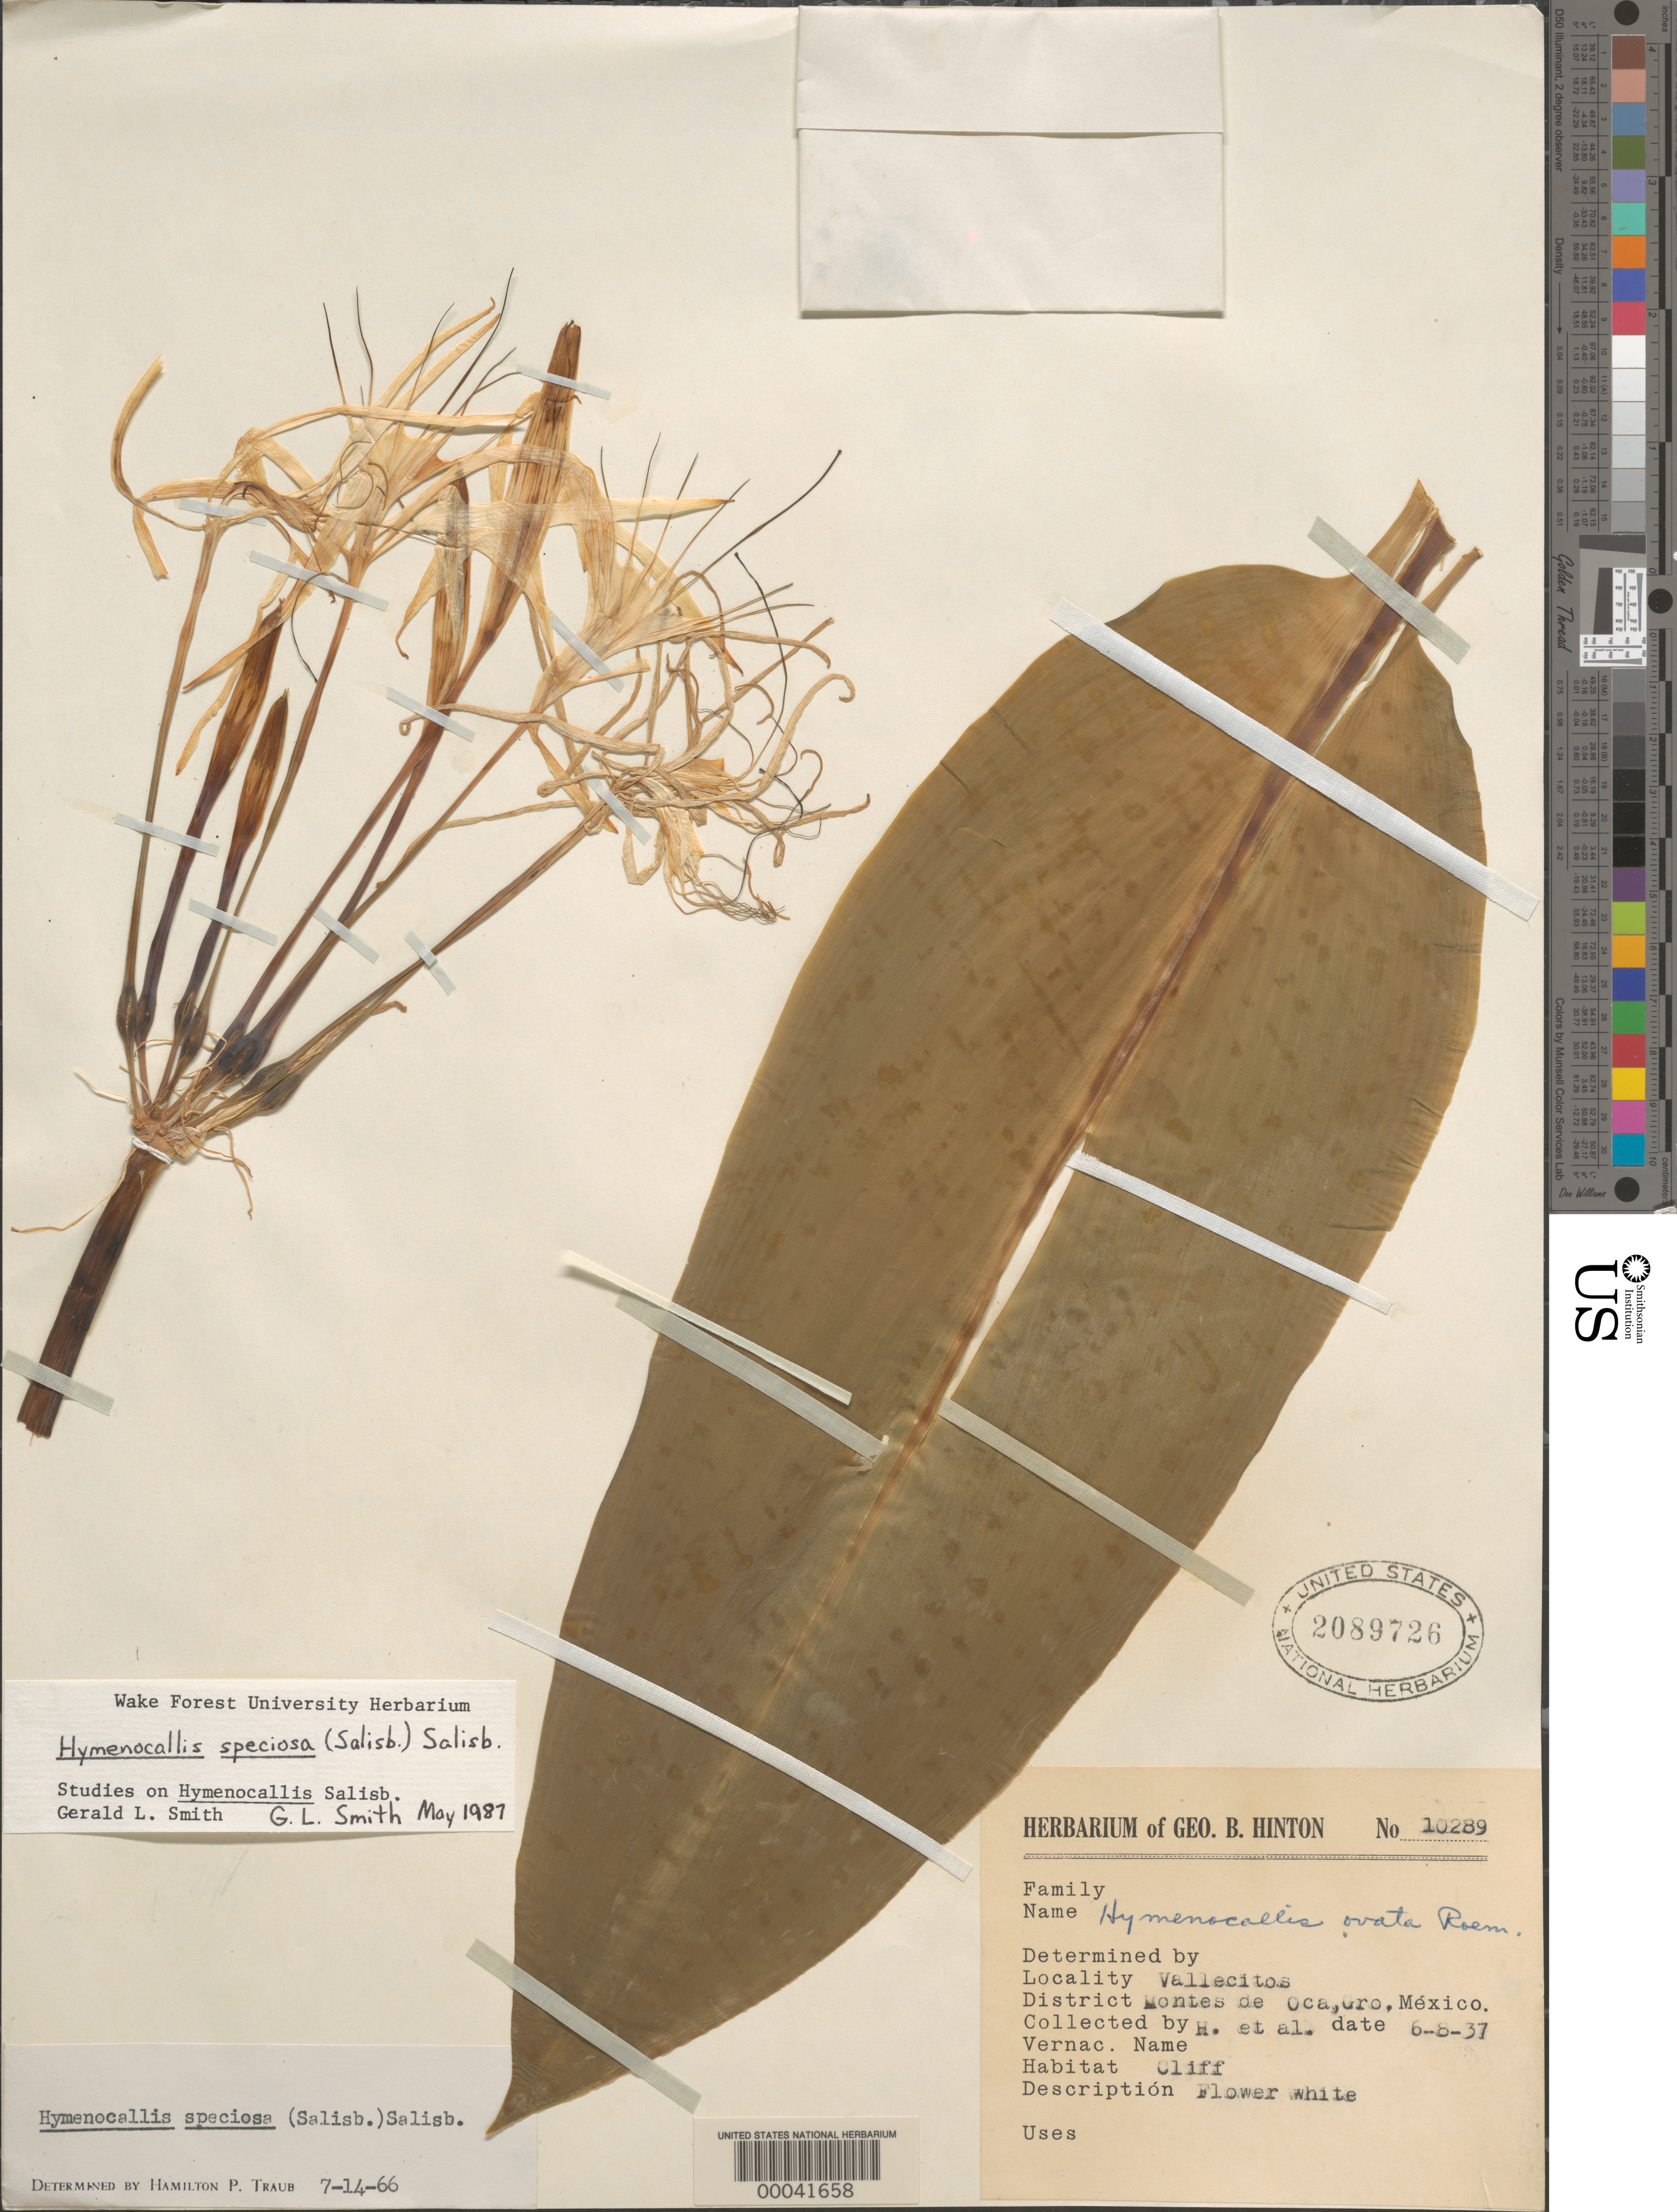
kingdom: Plantae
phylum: Tracheophyta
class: Liliopsida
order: Asparagales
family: Amaryllidaceae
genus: Hymenocallis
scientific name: Hymenocallis speciosa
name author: (L. f. ex Salisb.) Salisb.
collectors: G. B. Hinton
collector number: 10289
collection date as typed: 06 Aug 1937 or 08 Jun 1937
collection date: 1937-06-08 or 1937-08-06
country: Mexico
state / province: Guerrero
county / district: Unión De Isidoro Montes De Oca, La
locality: Montes de Oca mun. (?), Vallecitos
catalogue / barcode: US 2089726